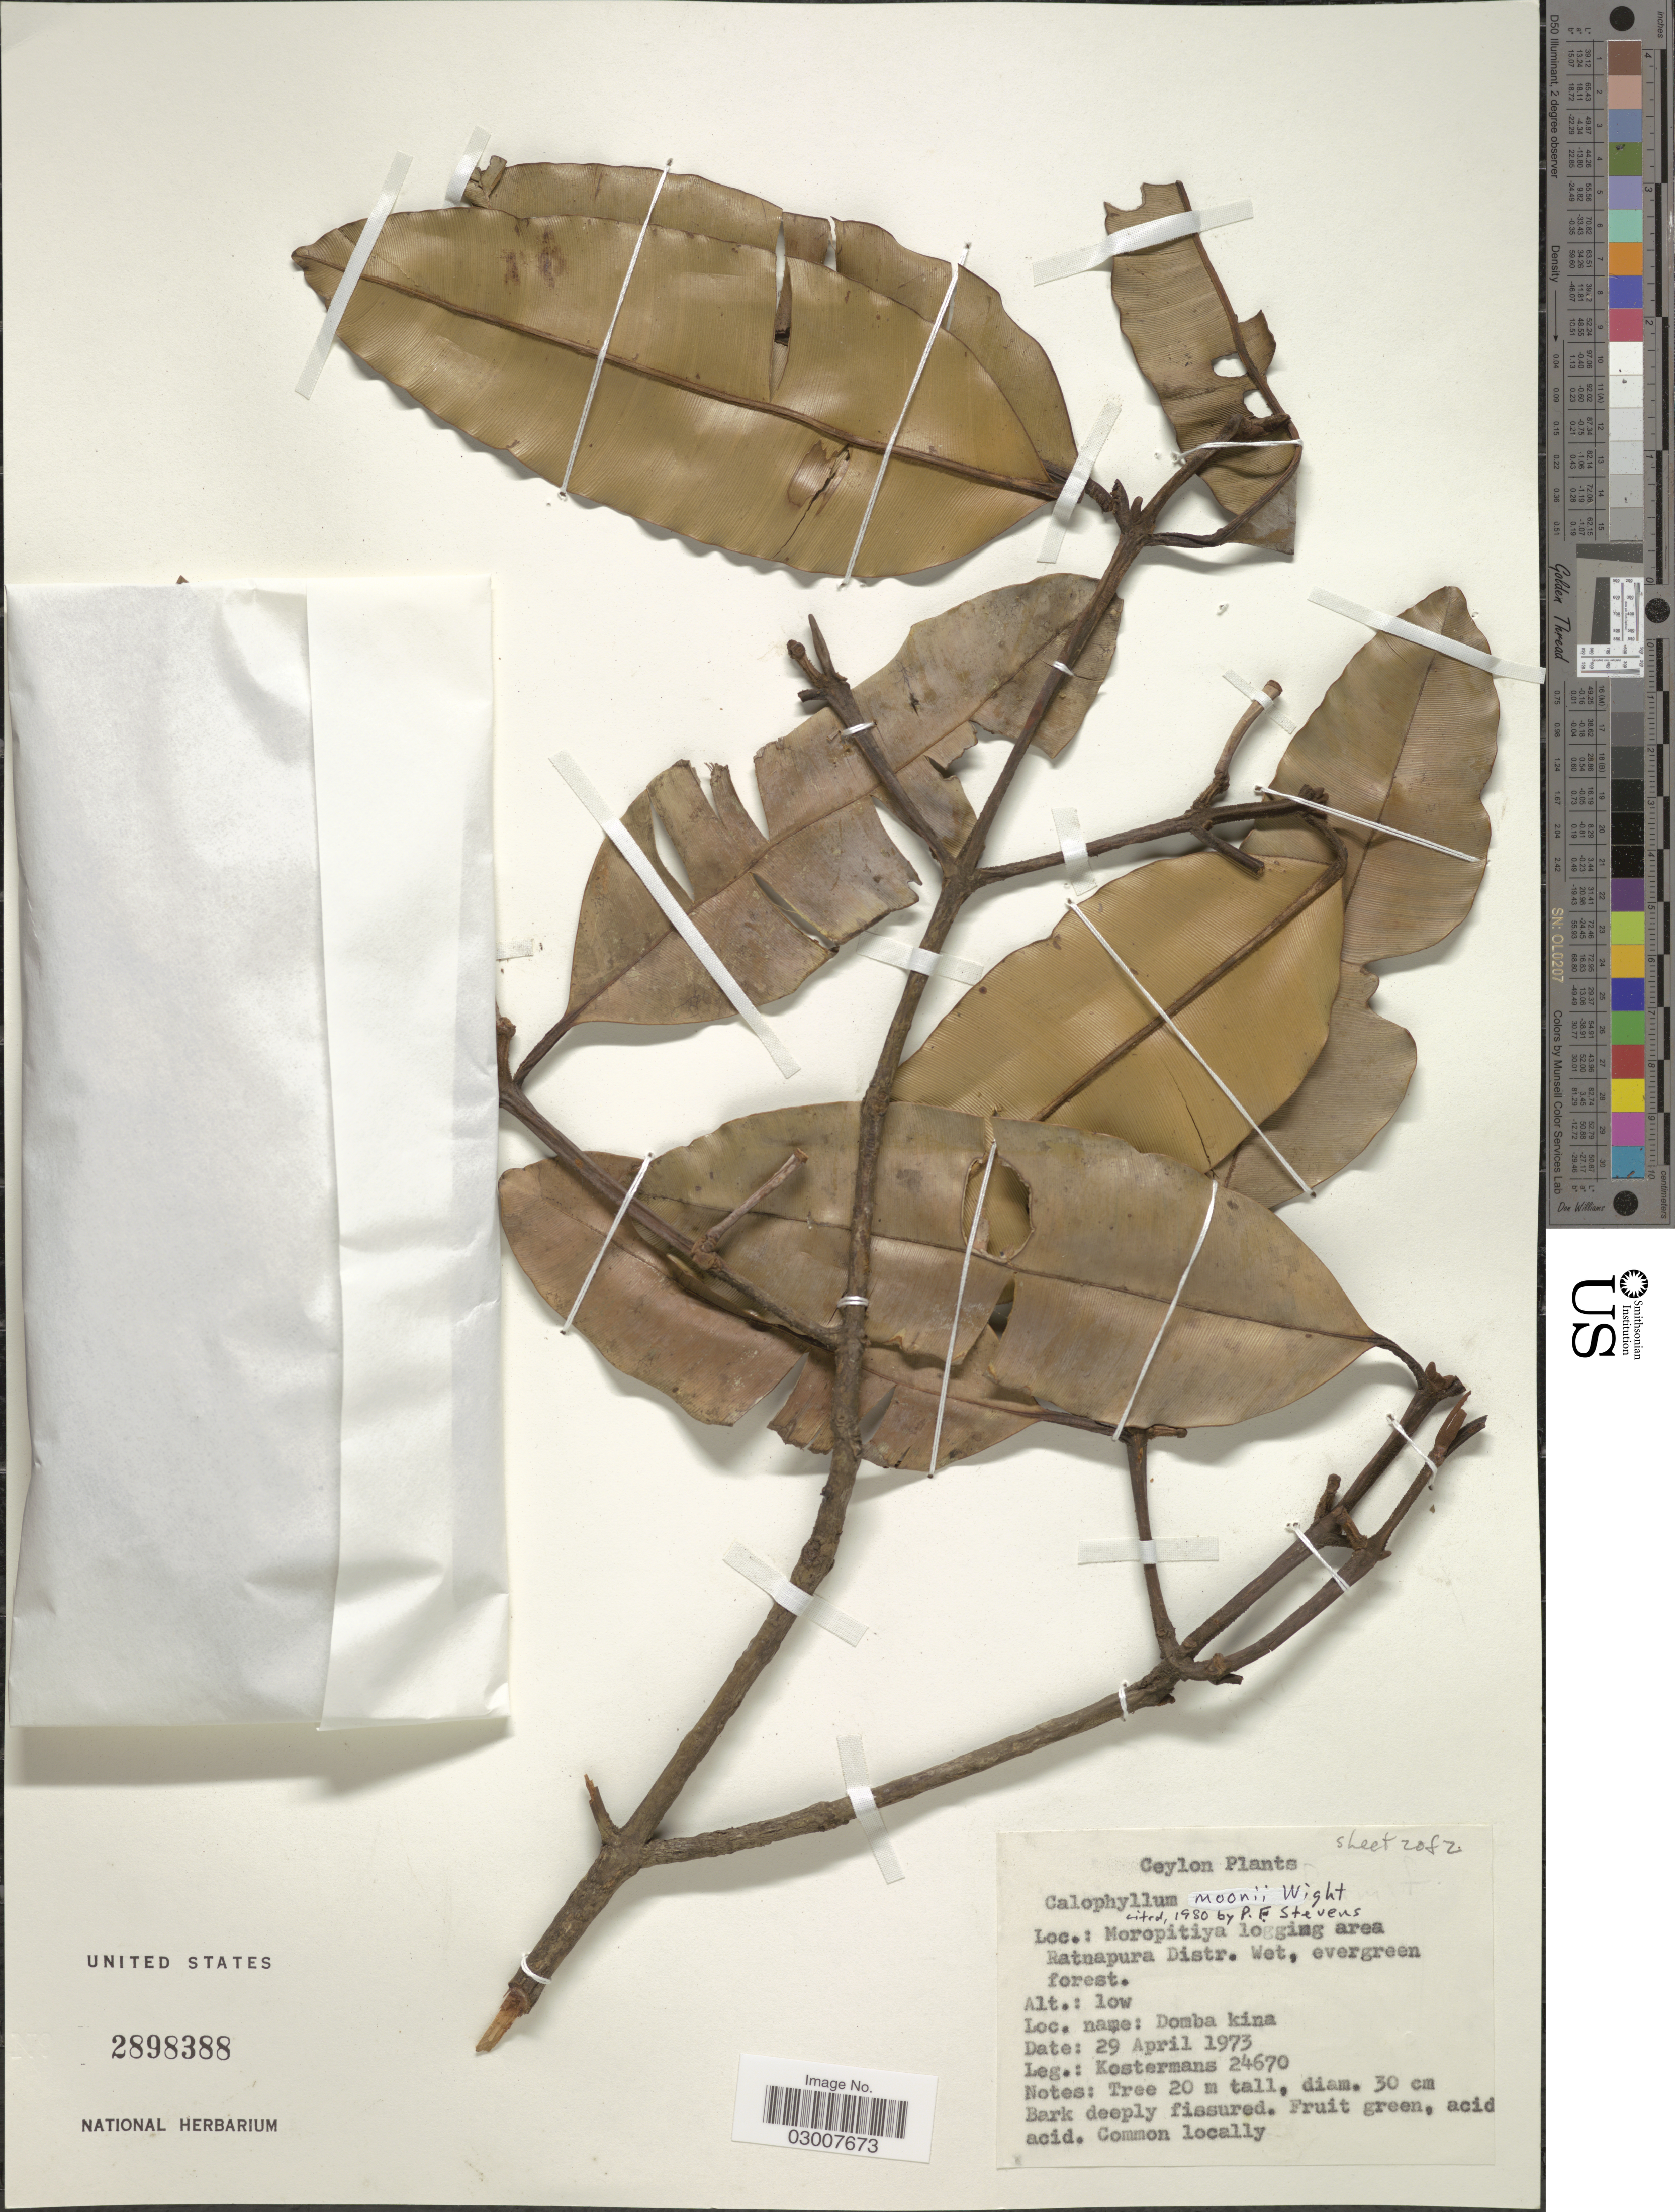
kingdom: Plantae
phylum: Tracheophyta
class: Magnoliopsida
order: Malpighiales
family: Calophyllaceae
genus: Calophyllum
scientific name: Calophyllum moonii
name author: Wight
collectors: Kostermans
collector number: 24670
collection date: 1973-04-29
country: Sri Lanka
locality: Ceylon. Moropitiya logging area. Ratnapura Distr.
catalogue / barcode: US 2898388